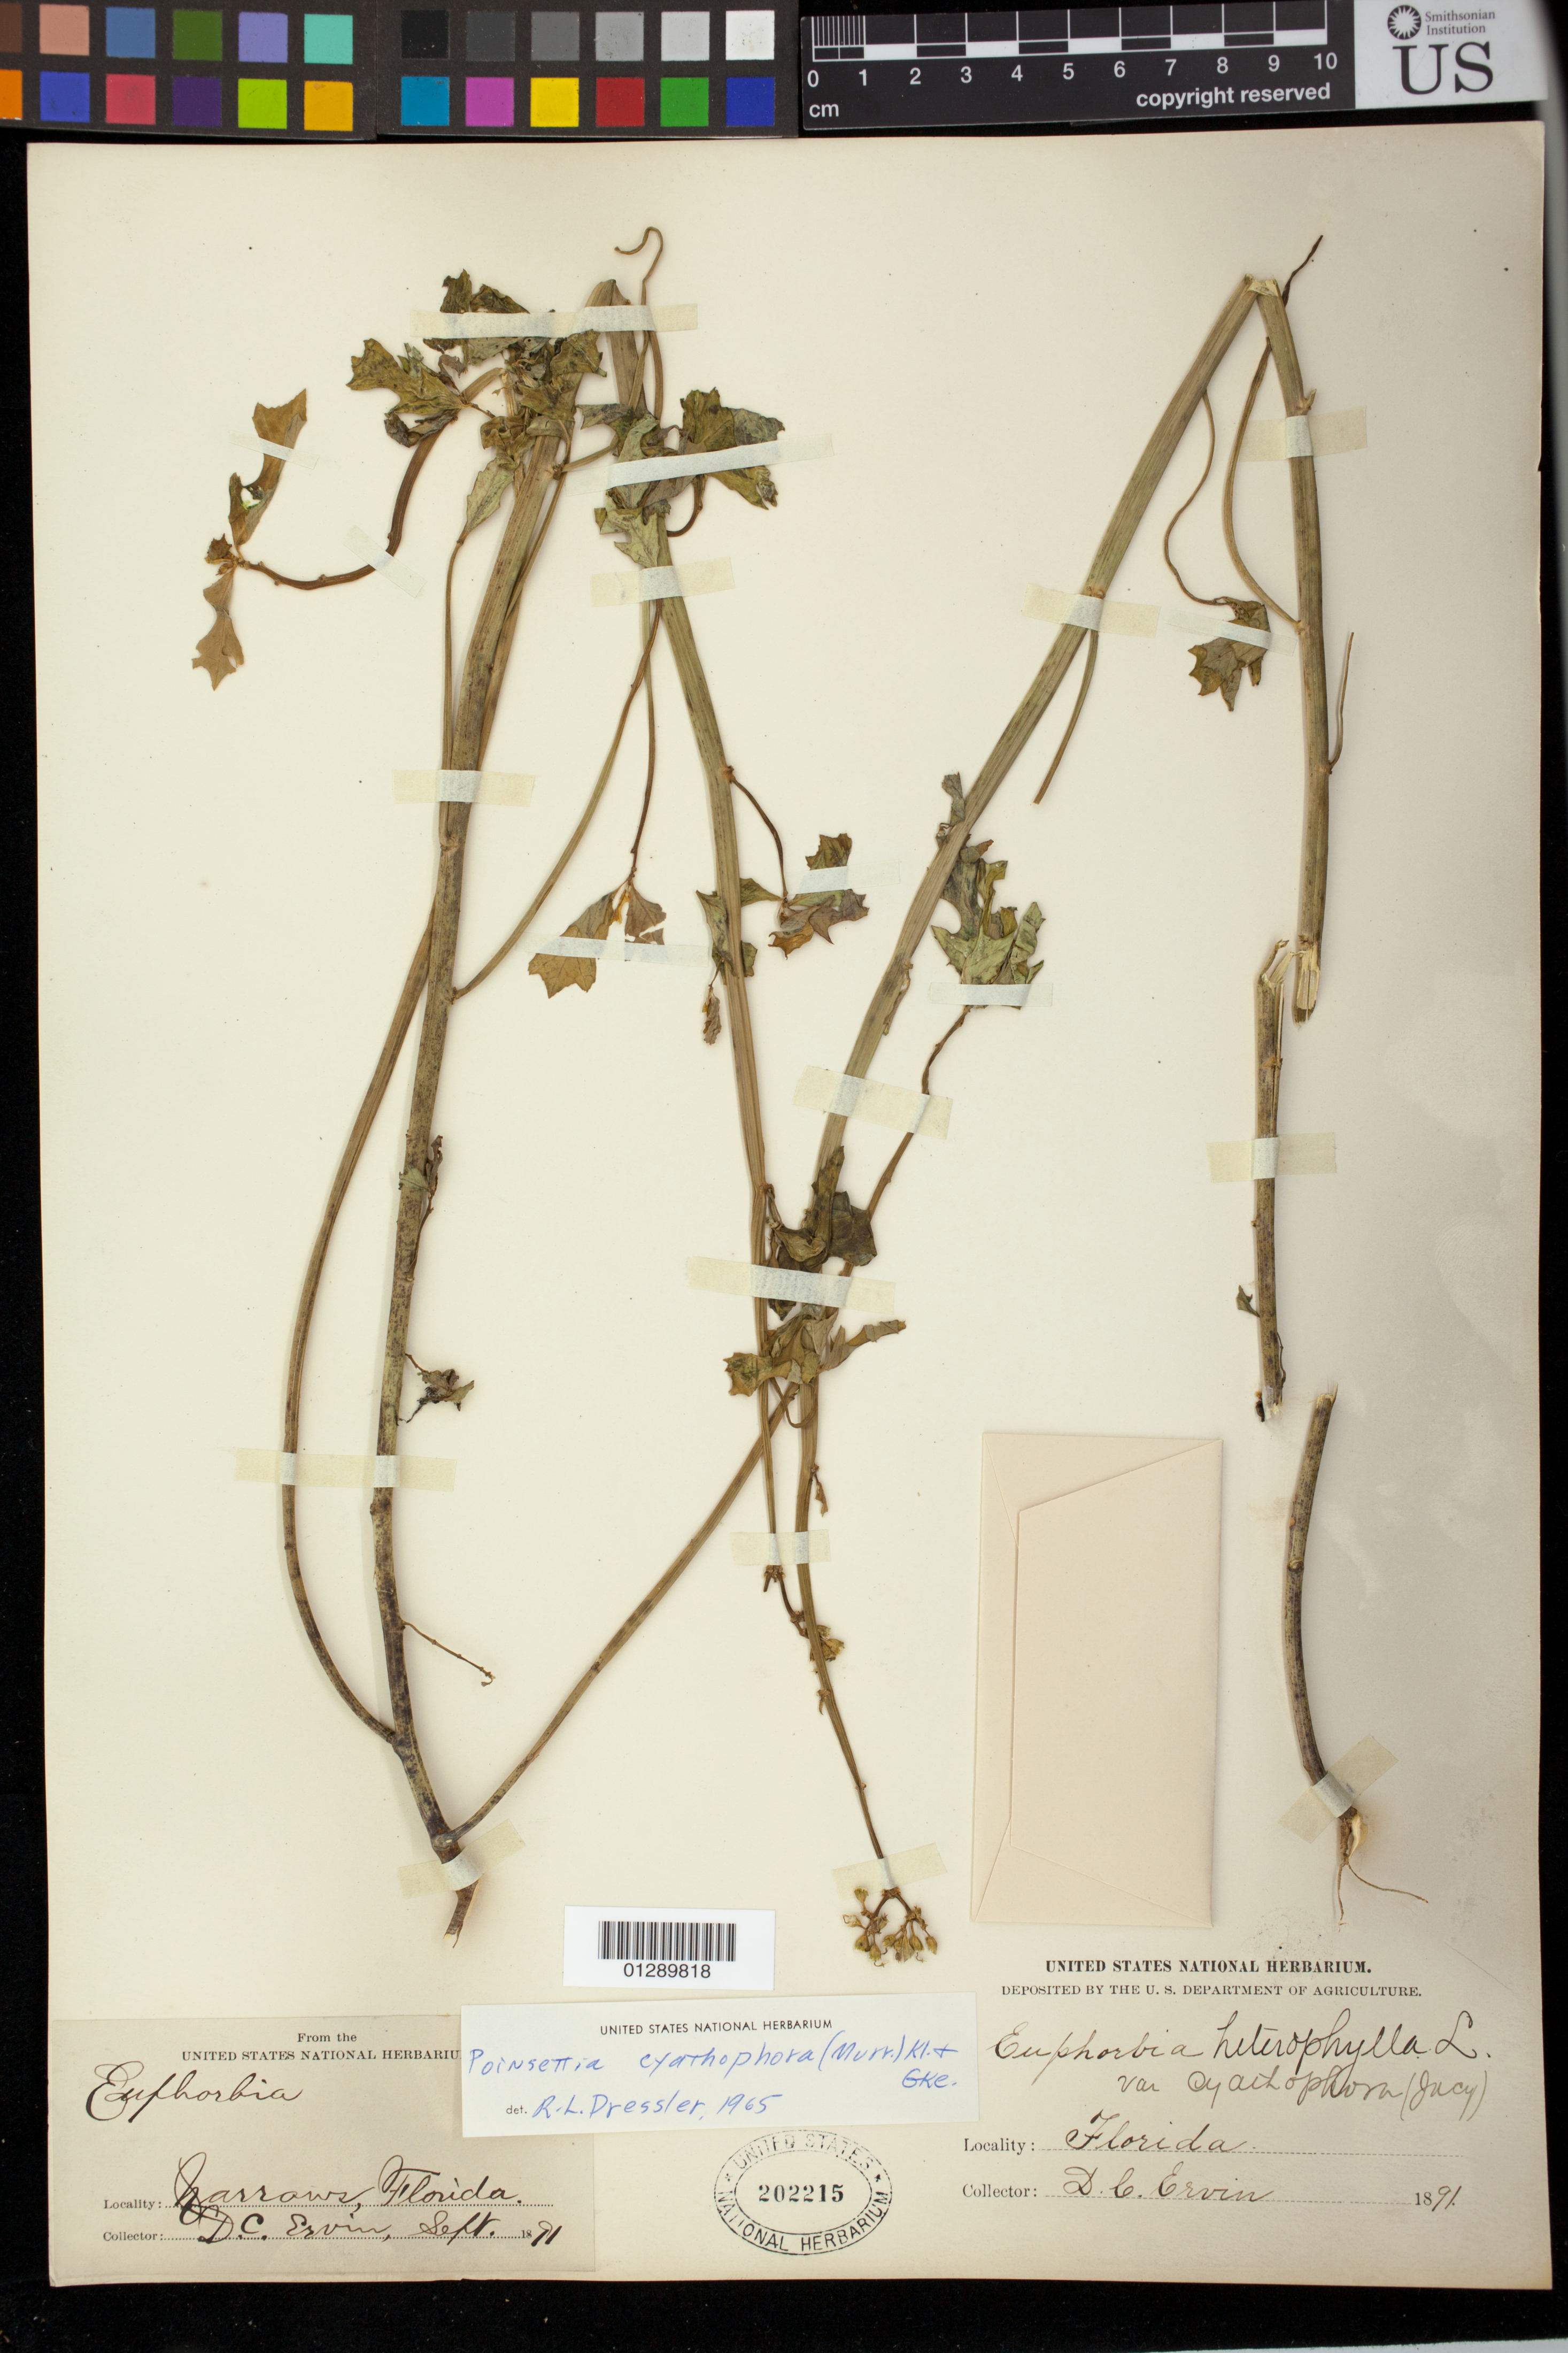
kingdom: Plantae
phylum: Tracheophyta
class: Magnoliopsida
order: Malpighiales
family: Euphorbiaceae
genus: Euphorbia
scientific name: Euphorbia heterophylla var. cyathophora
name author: (Murr.) Griseb.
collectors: D. Ervin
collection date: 1891-09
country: United States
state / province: Florida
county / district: Pinellas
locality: Narrows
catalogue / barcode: US 202215